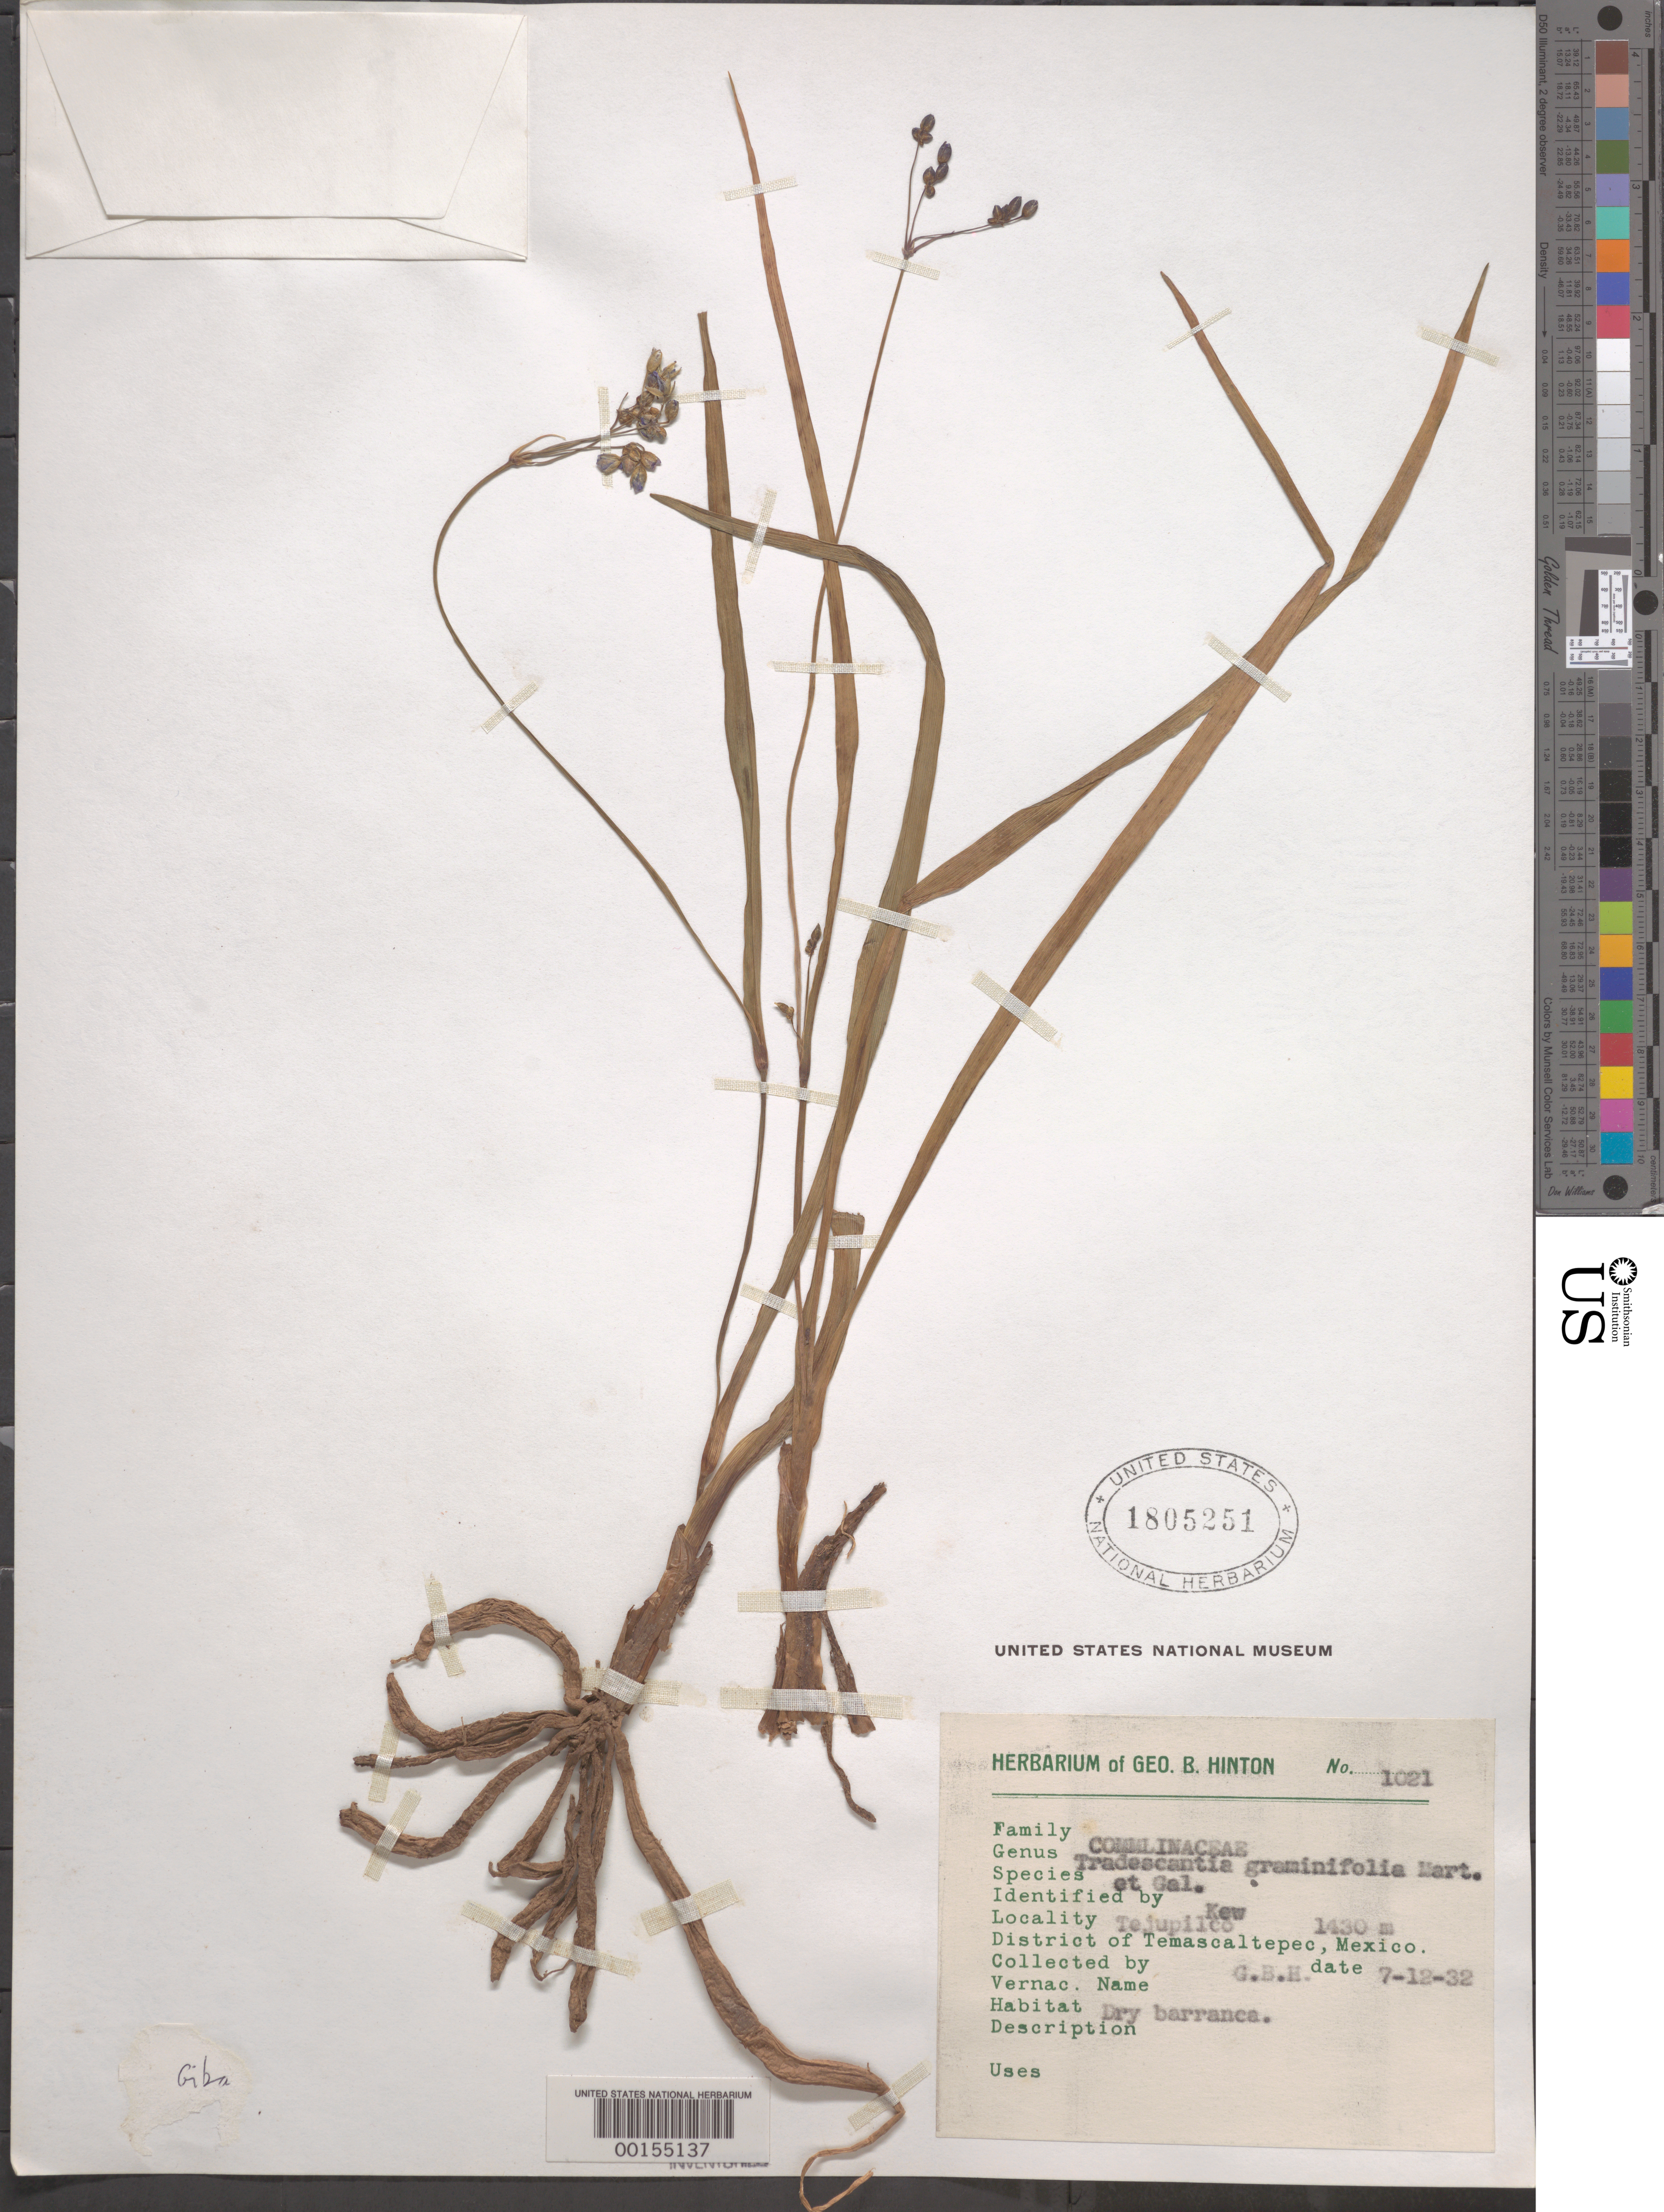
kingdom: Plantae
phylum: Tracheophyta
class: Liliopsida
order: Commelinales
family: Commelinaceae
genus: Gibasis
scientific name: Gibasis linearis var. graminifolia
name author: (C.B. Clarke) Rohweder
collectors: G. B. Hinton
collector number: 1021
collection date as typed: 12 Jul 1932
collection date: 1932-07-12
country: Mexico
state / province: México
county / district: Temascaltepec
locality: Tejupilco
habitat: Dry barranca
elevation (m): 1430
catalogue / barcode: US 1805251